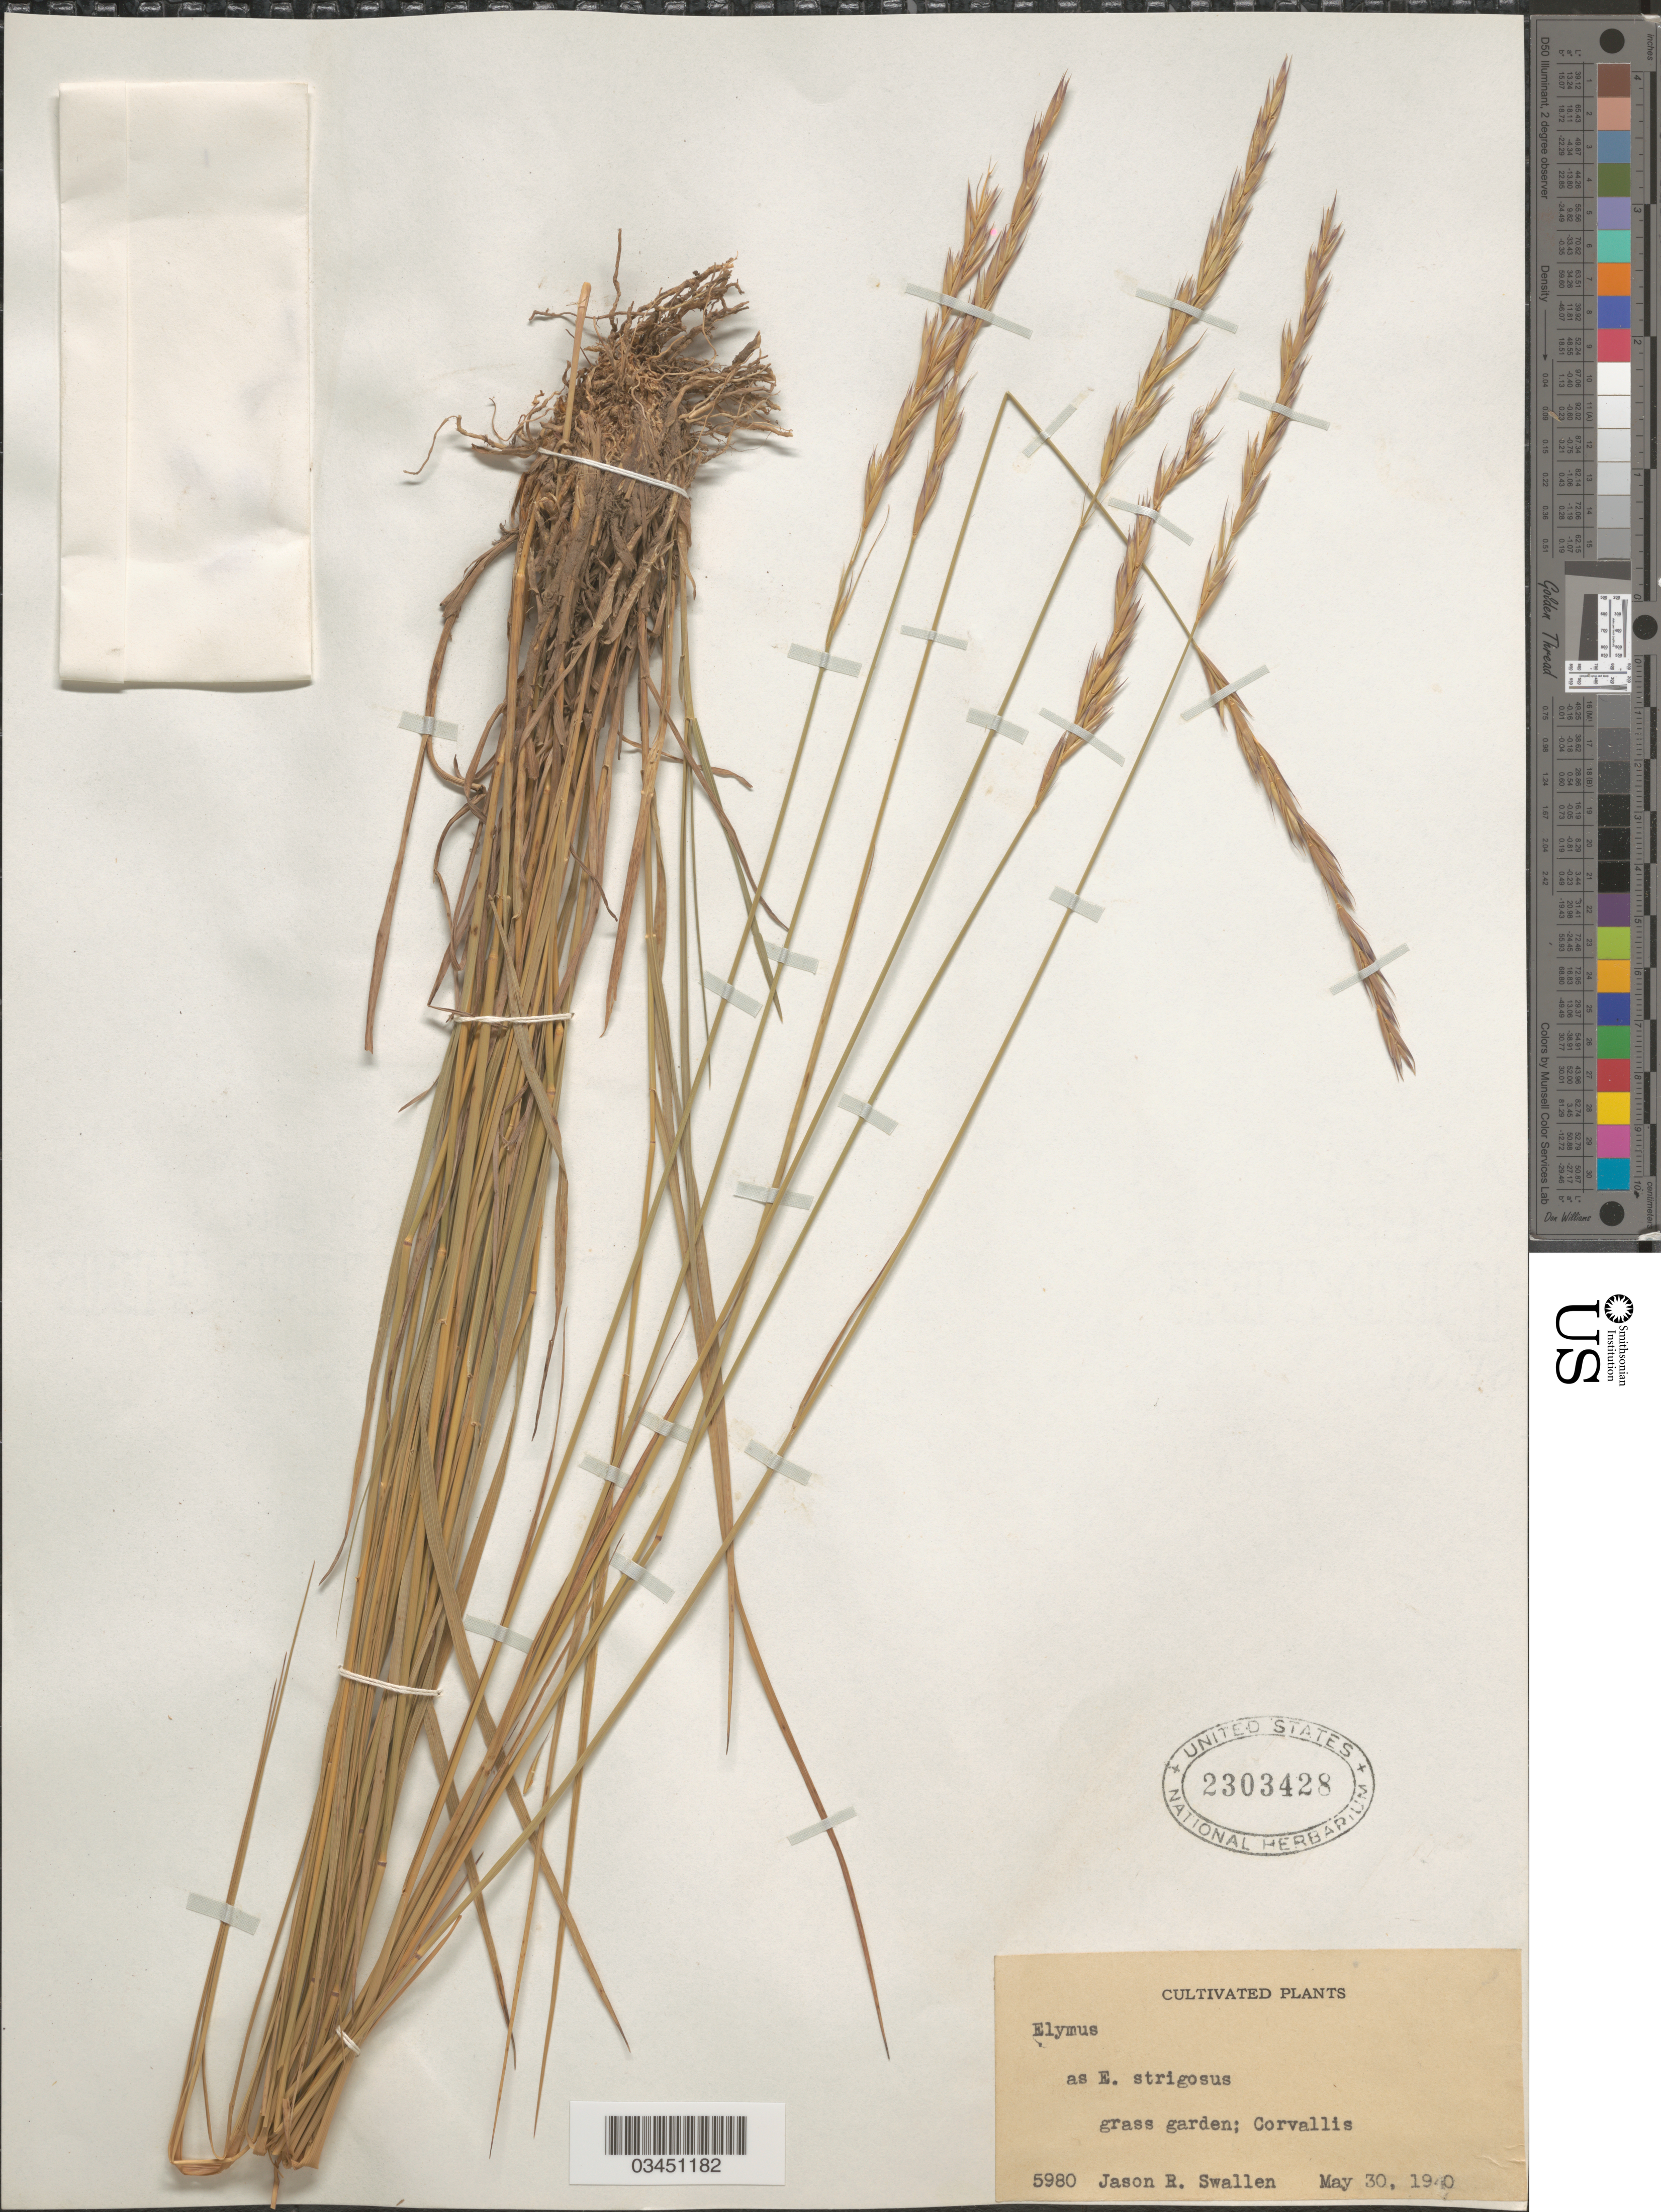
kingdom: Plantae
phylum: Tracheophyta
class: Liliopsida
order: Poales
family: Poaceae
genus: Elymus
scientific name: Elymus sp.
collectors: J. R. Swallen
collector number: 5980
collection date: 1940-05-30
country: United States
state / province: Oregon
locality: Grass garden; Corvallis.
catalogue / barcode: US 2303428